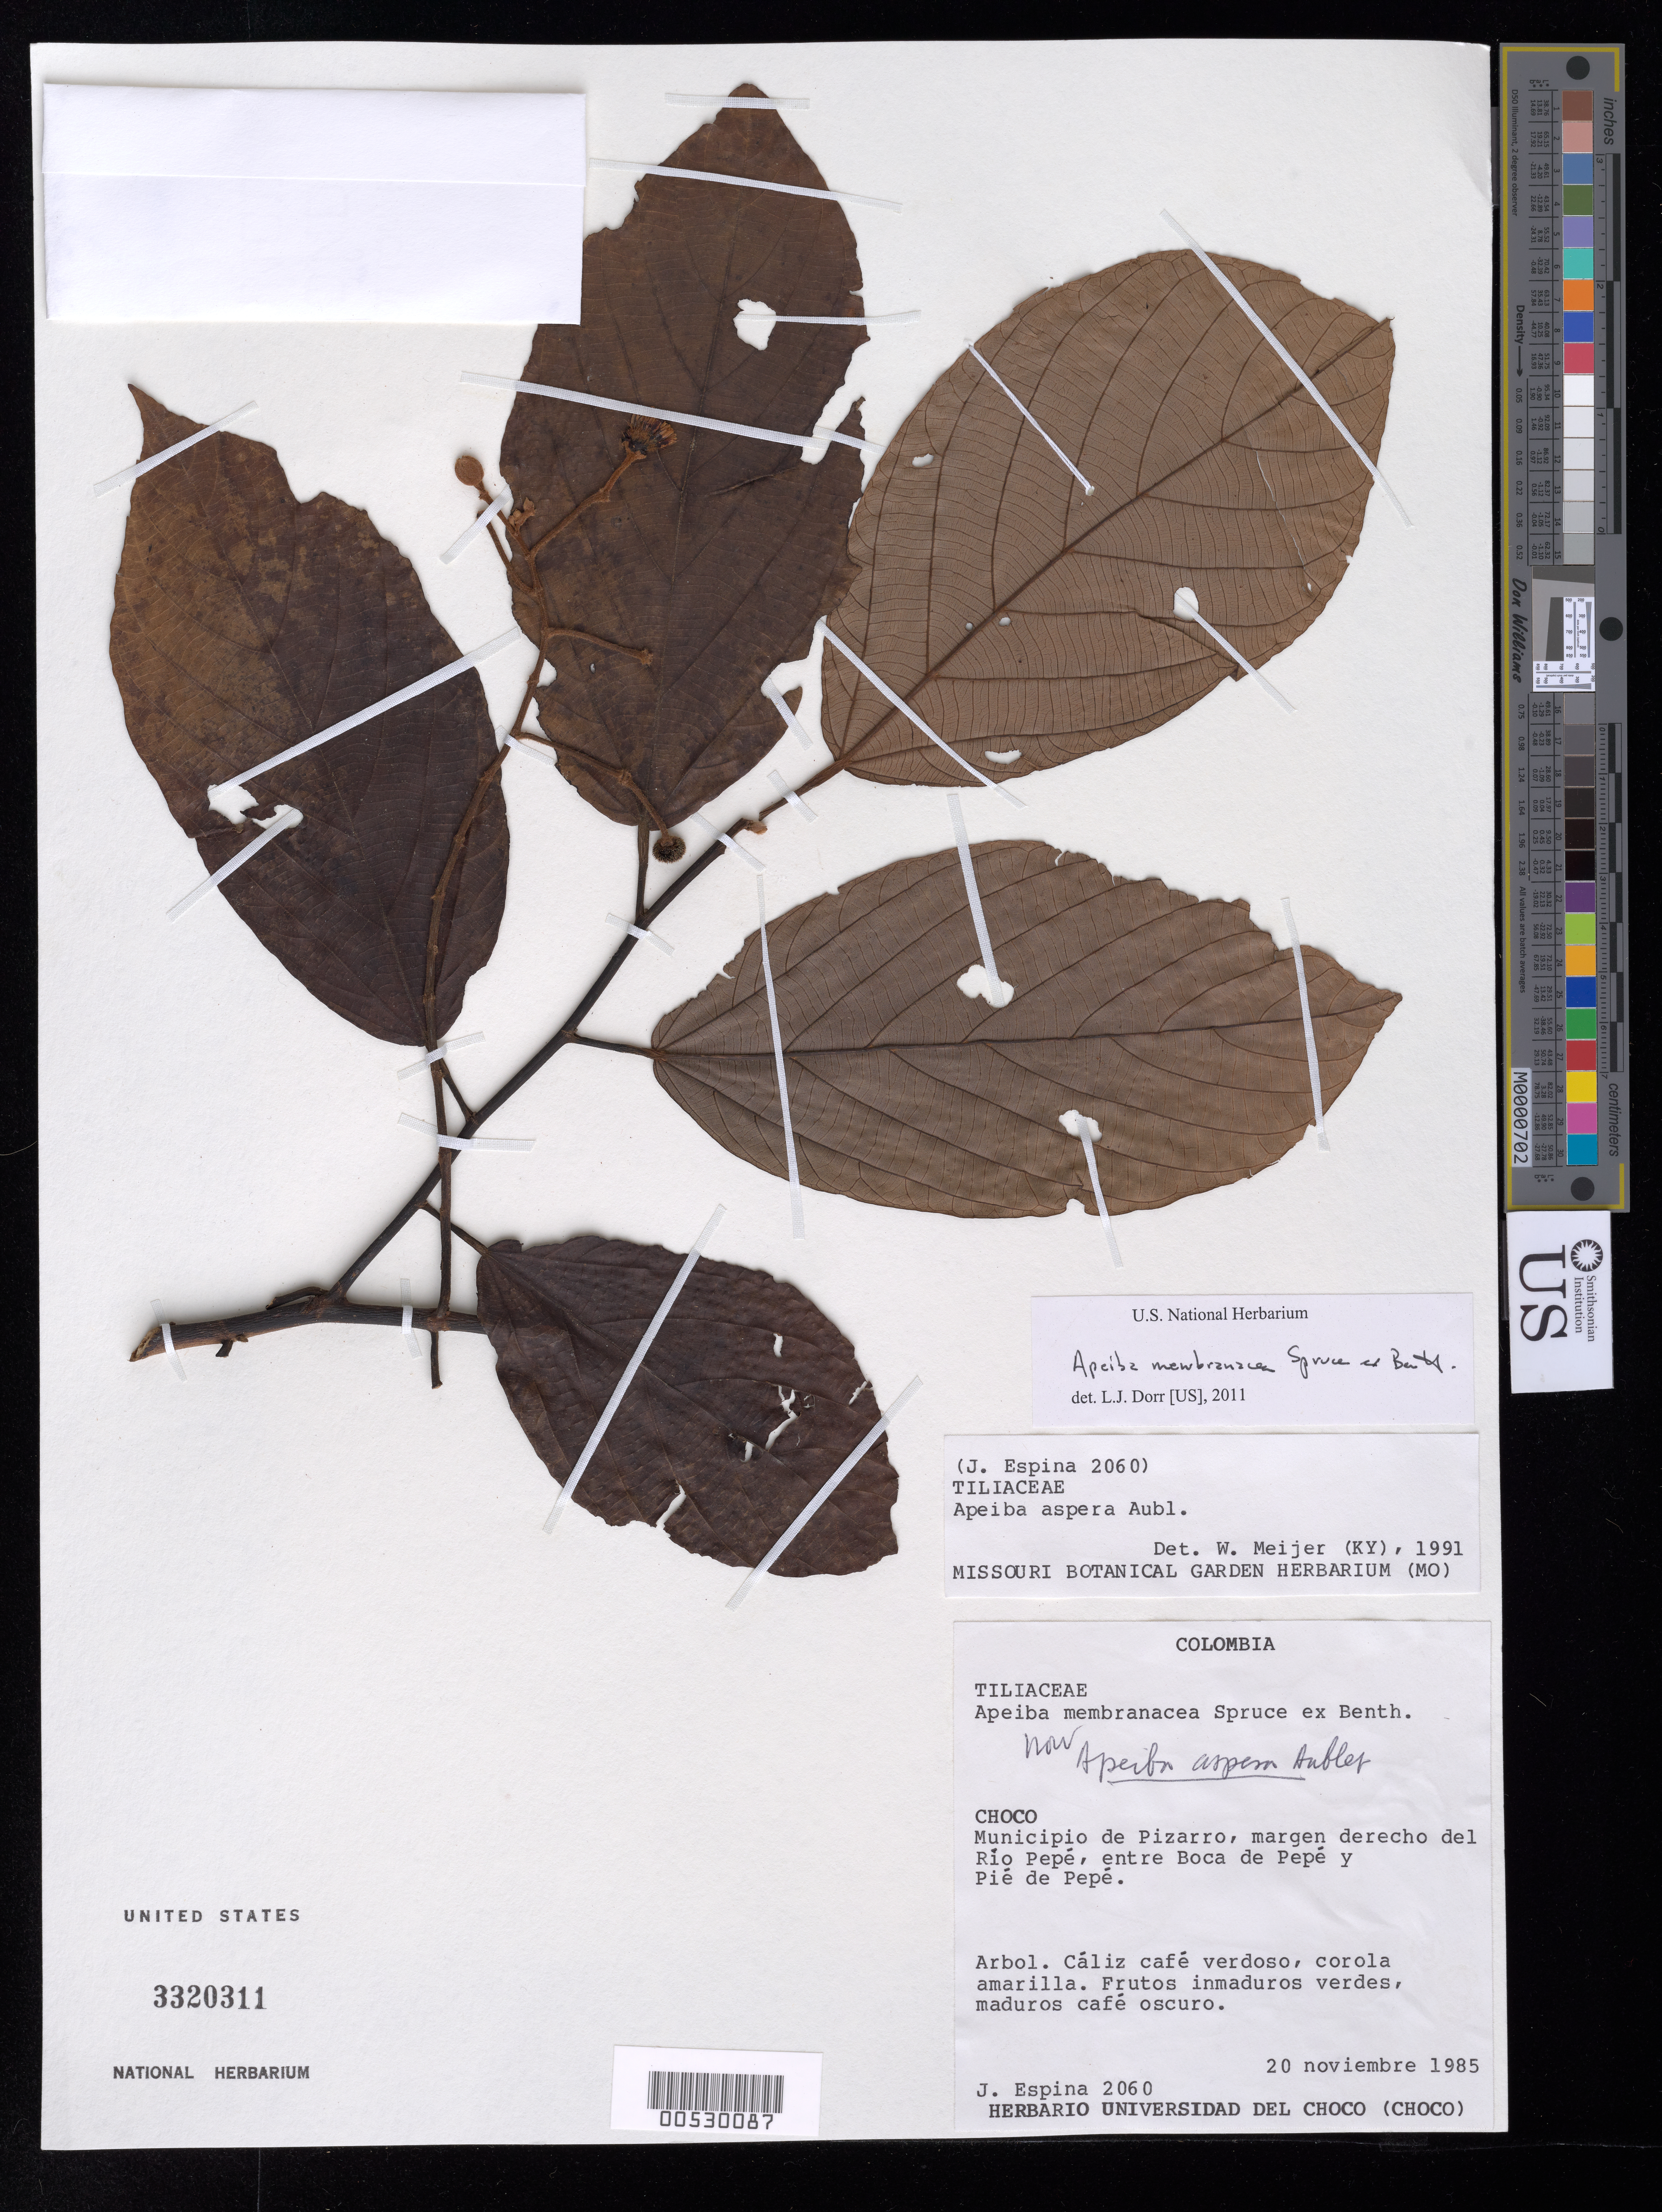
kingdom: Plantae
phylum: Tracheophyta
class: Magnoliopsida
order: Malvales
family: Malvaceae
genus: Apeiba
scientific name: Apeiba membranacea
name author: Spruce ex Benth.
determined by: Dorr, L. J., (BOT), Smithsonian Institution - National Museum of Natural History (UNITED STATES)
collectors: J. Espina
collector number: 2060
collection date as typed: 20 Nov 1985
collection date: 1985-11-20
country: Colombia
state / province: Chocó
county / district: Pizarro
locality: Rio Pepe, between Boca de Pepe and Pie e Pepe. [Pizarro Mun. = Bajo Baudó Mun.]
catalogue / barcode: US 3320311